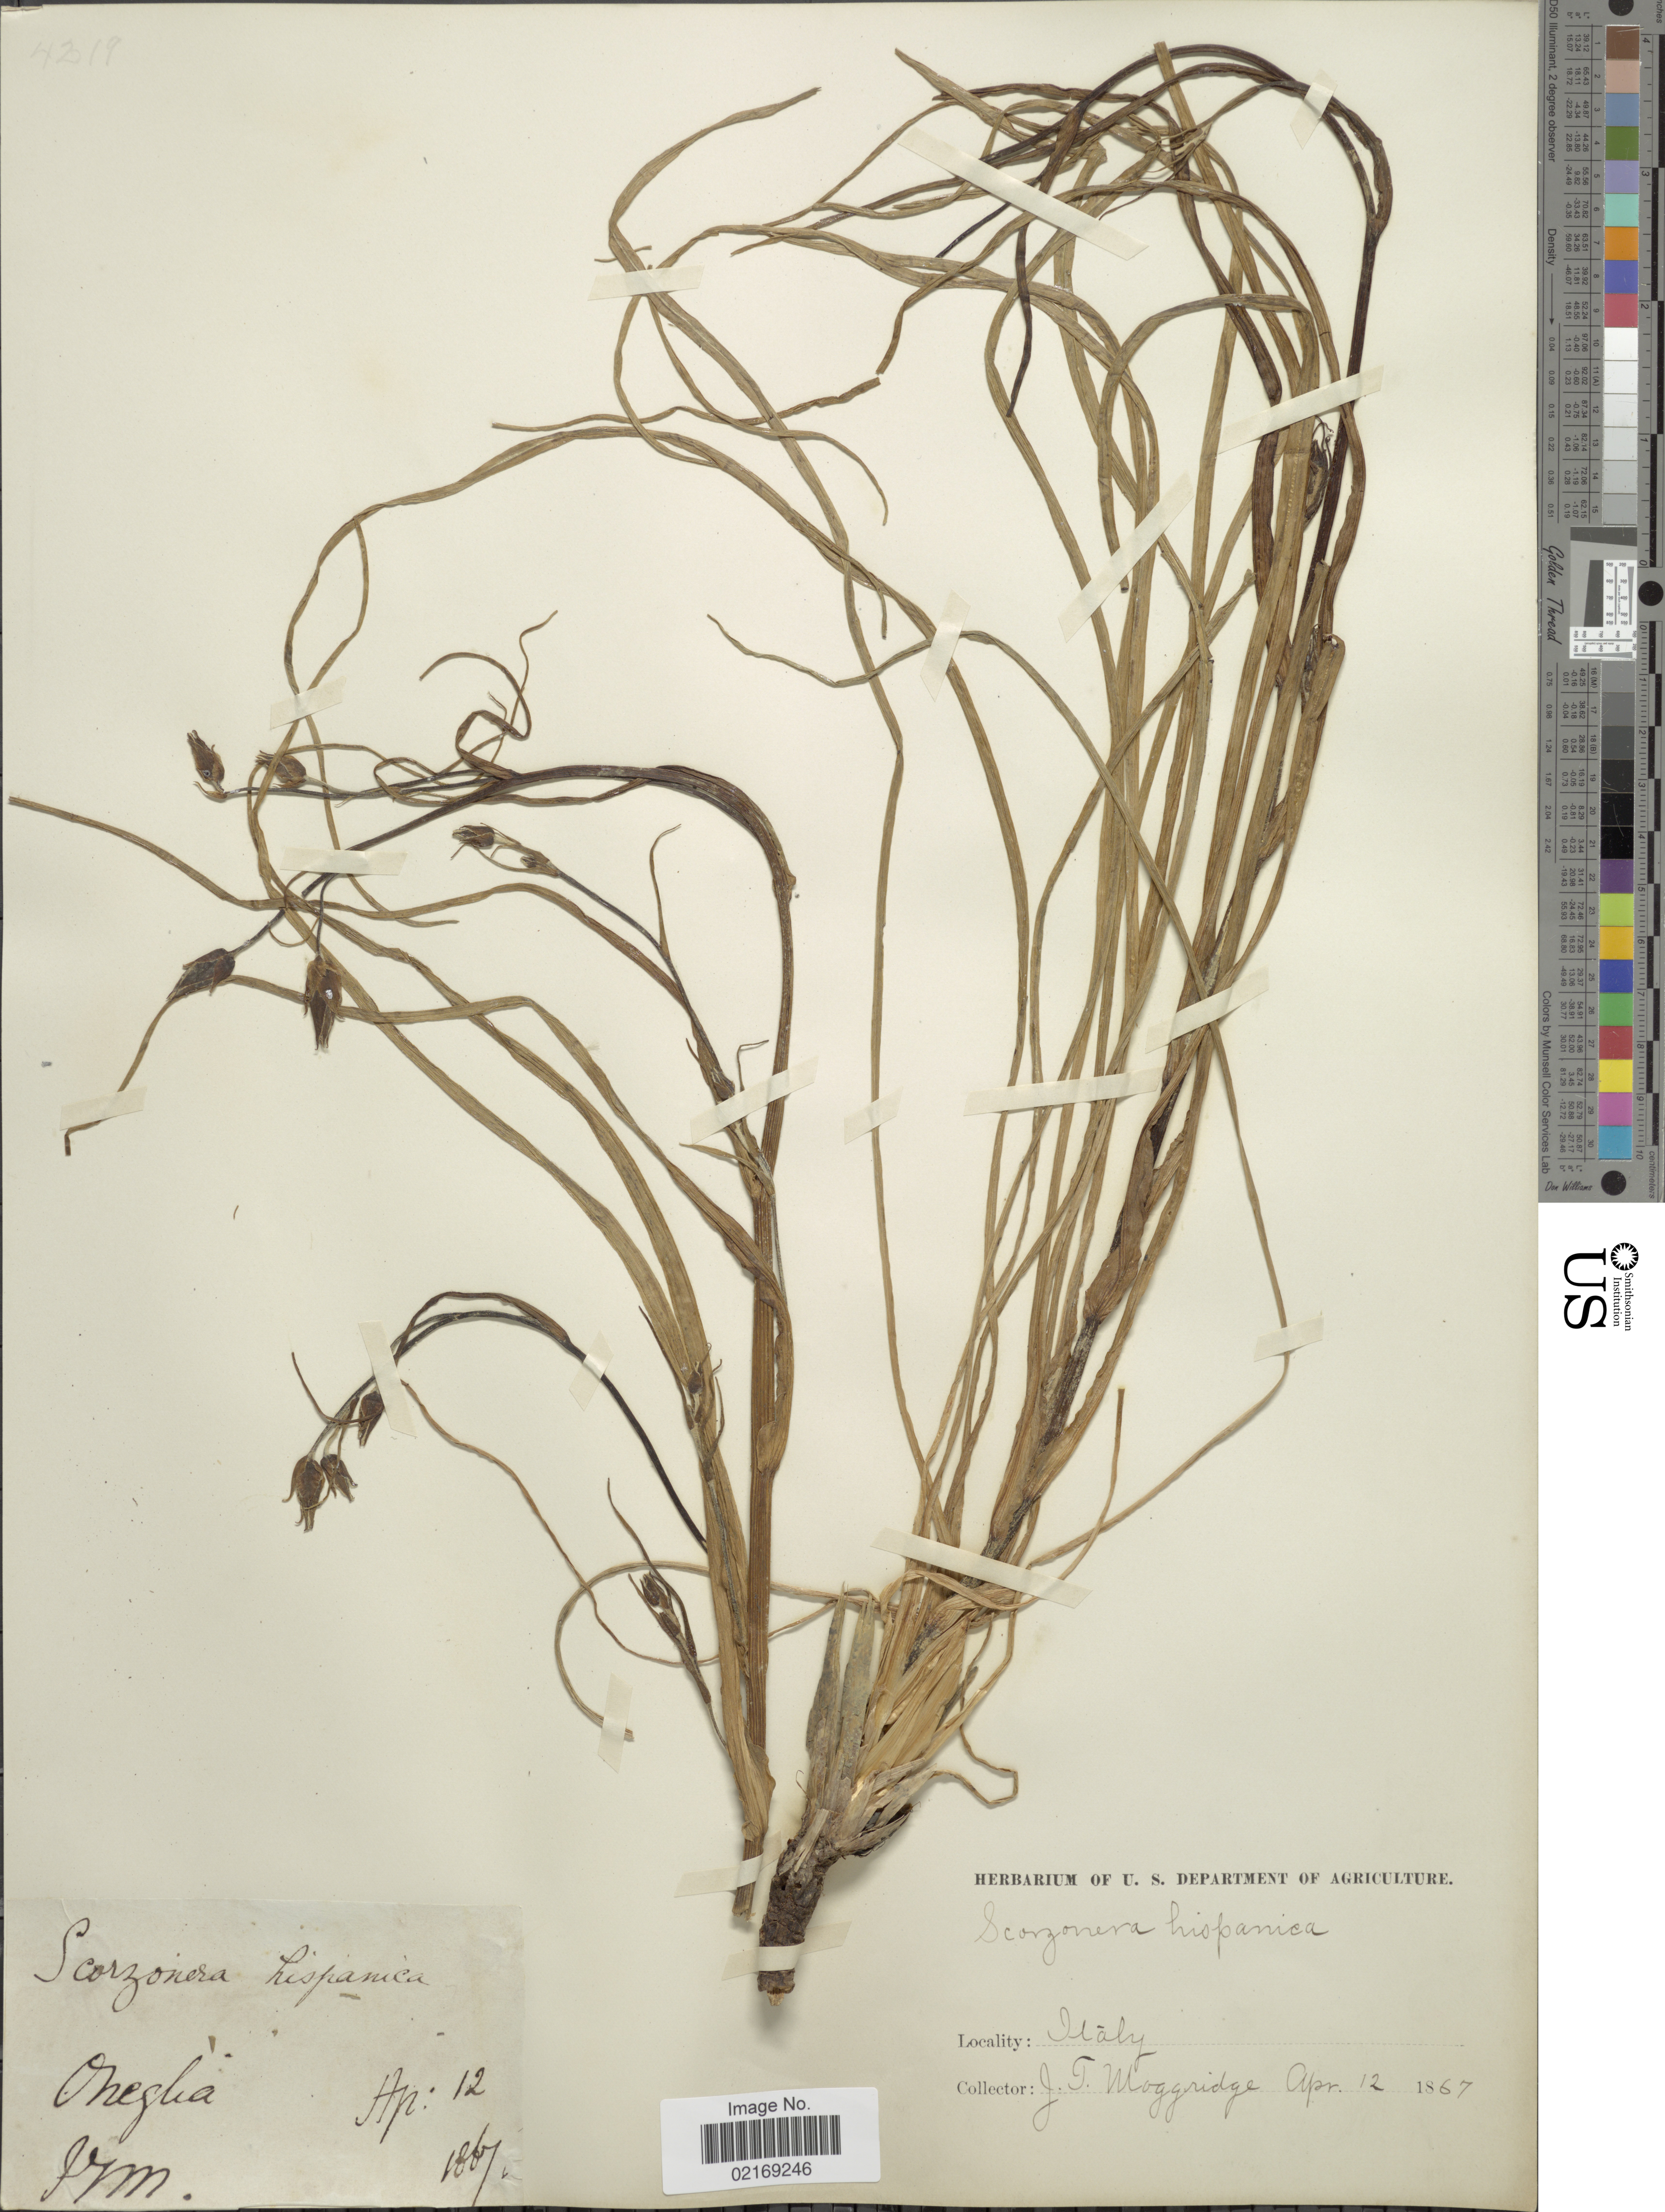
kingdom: Plantae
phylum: Tracheophyta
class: Magnoliopsida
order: Asterales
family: Asteraceae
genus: Scorzonera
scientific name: Scorzonera hispanica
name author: L.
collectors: J. T. Moggridge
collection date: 1867-04-12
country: Italy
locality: Oneglia.